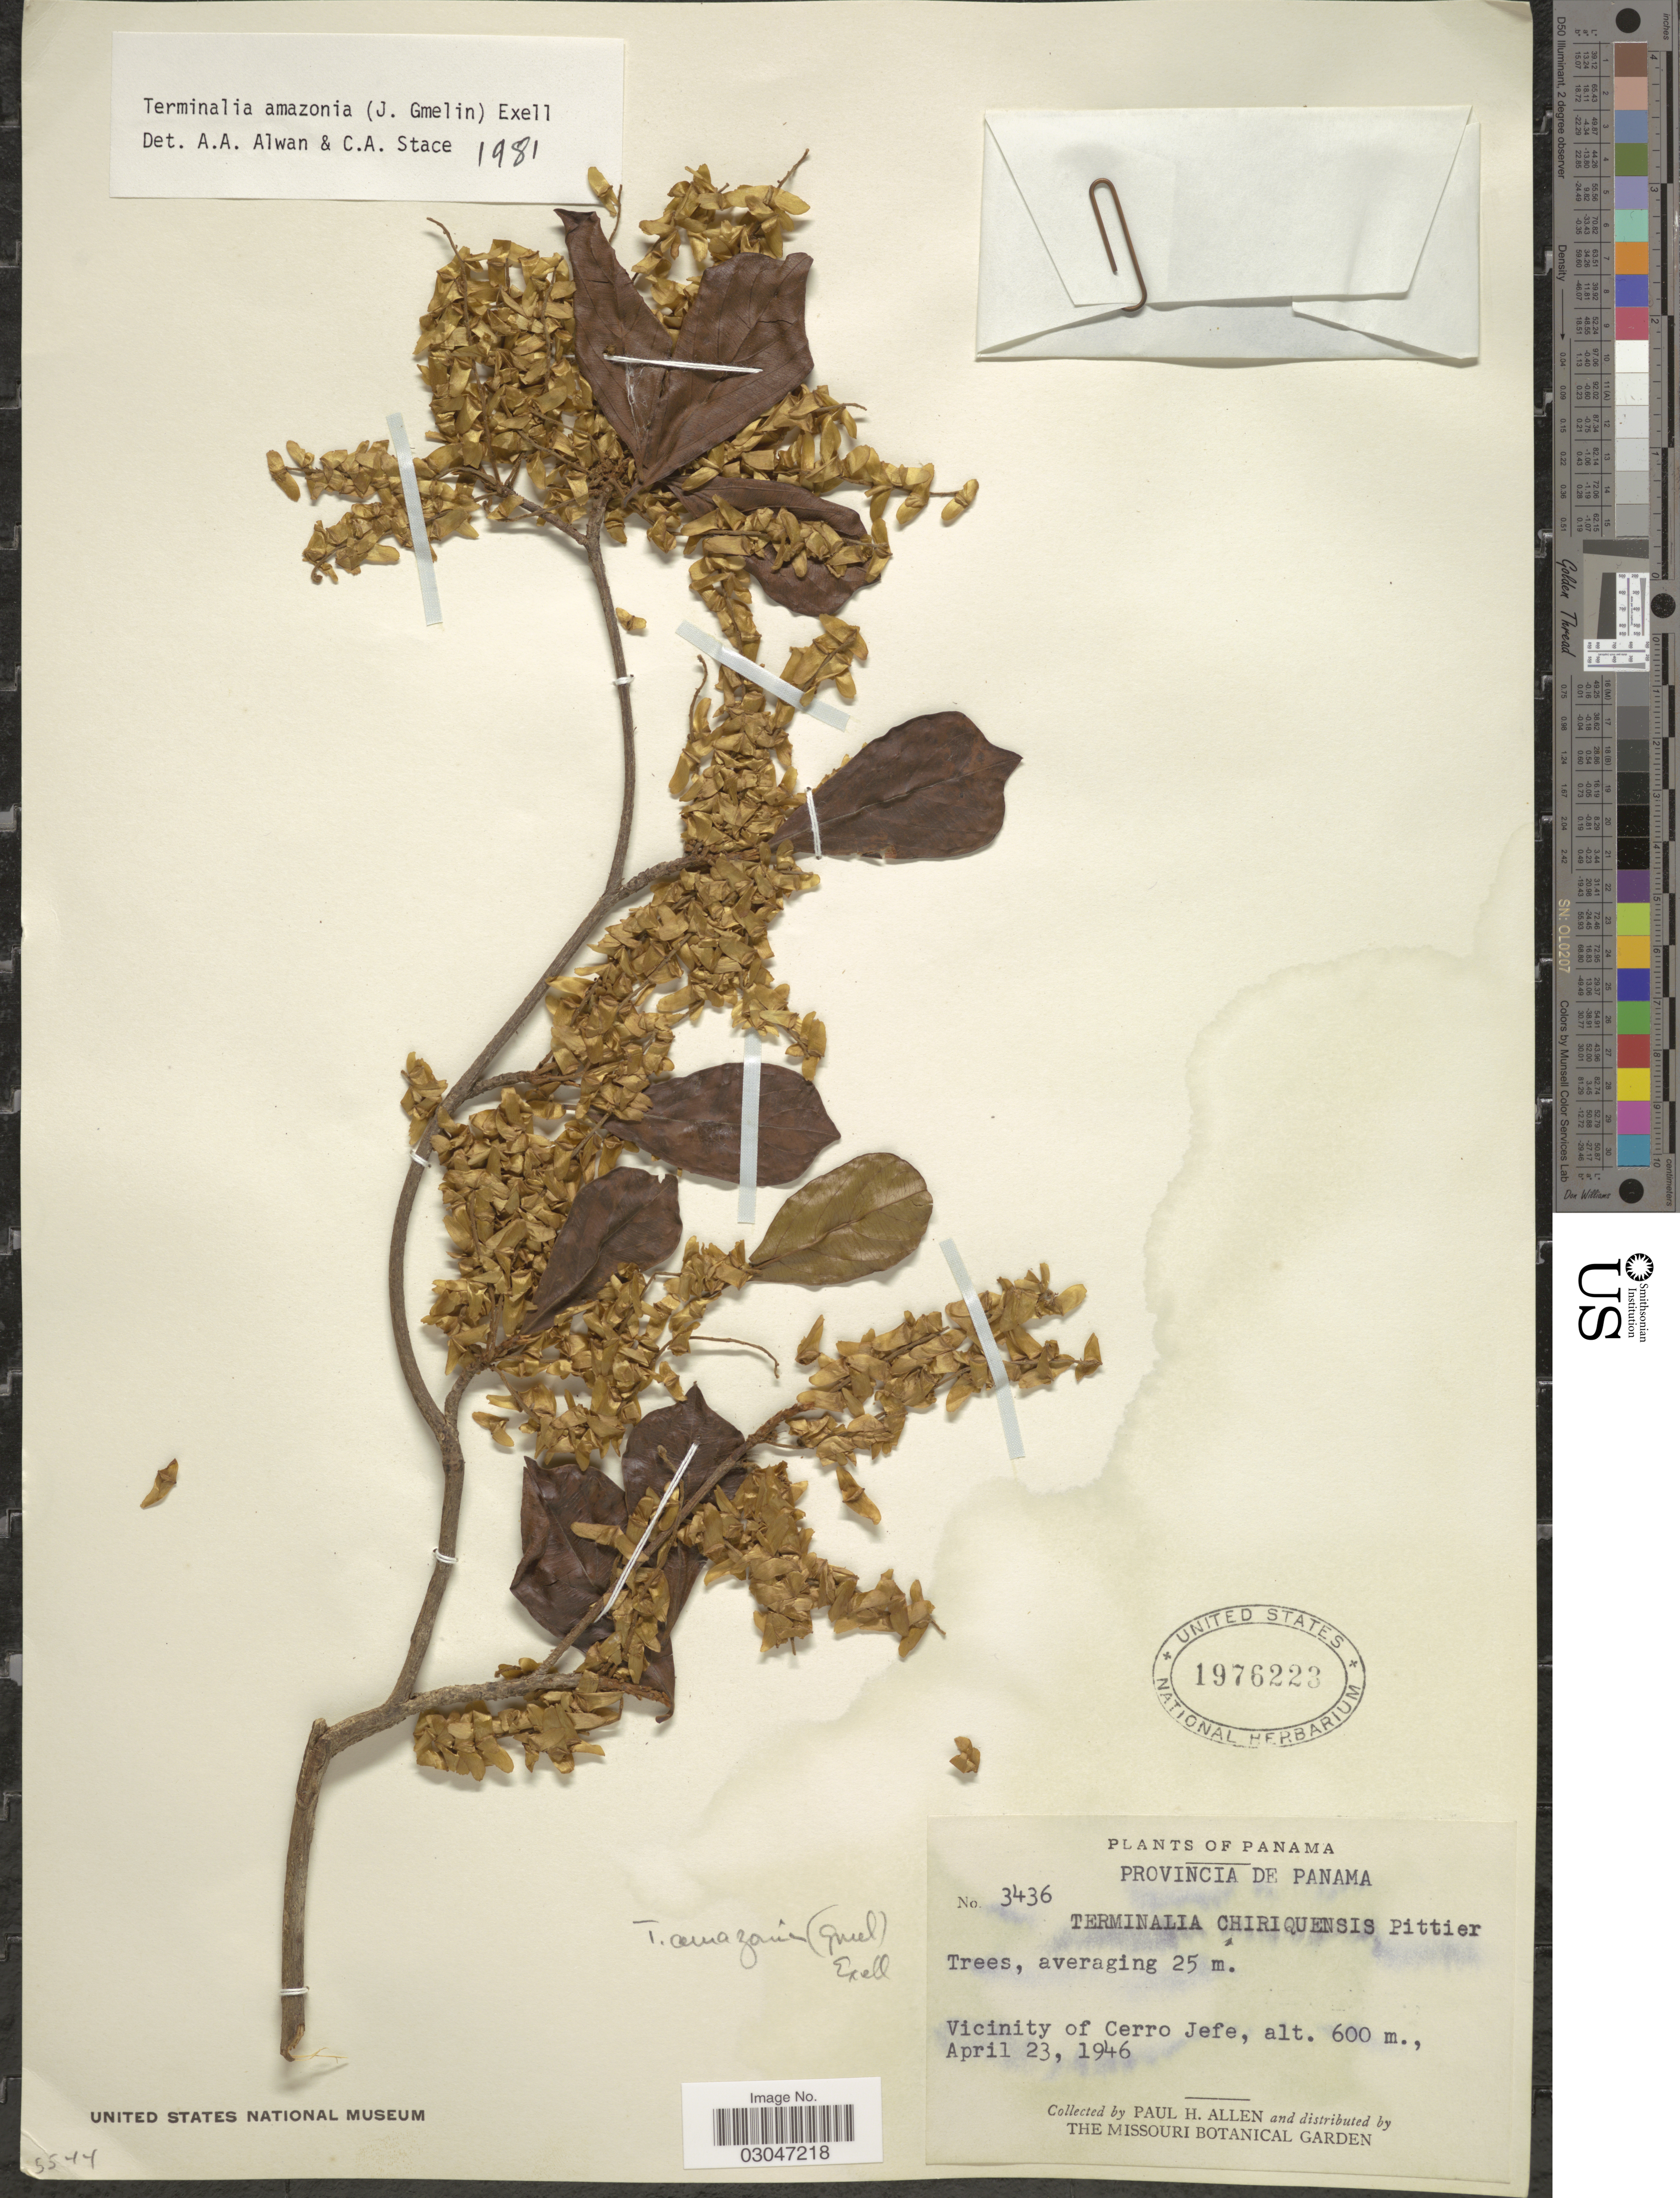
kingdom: Plantae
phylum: Tracheophyta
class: Magnoliopsida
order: Myrtales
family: Combretaceae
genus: Terminalia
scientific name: Terminalia amazonia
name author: (J.F. Gmel.) Exell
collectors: P. H. Allen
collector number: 3436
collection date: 1946-04-23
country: Panama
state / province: Panamá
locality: Vicinity of Cerro Jefe.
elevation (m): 600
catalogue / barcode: US 1976223